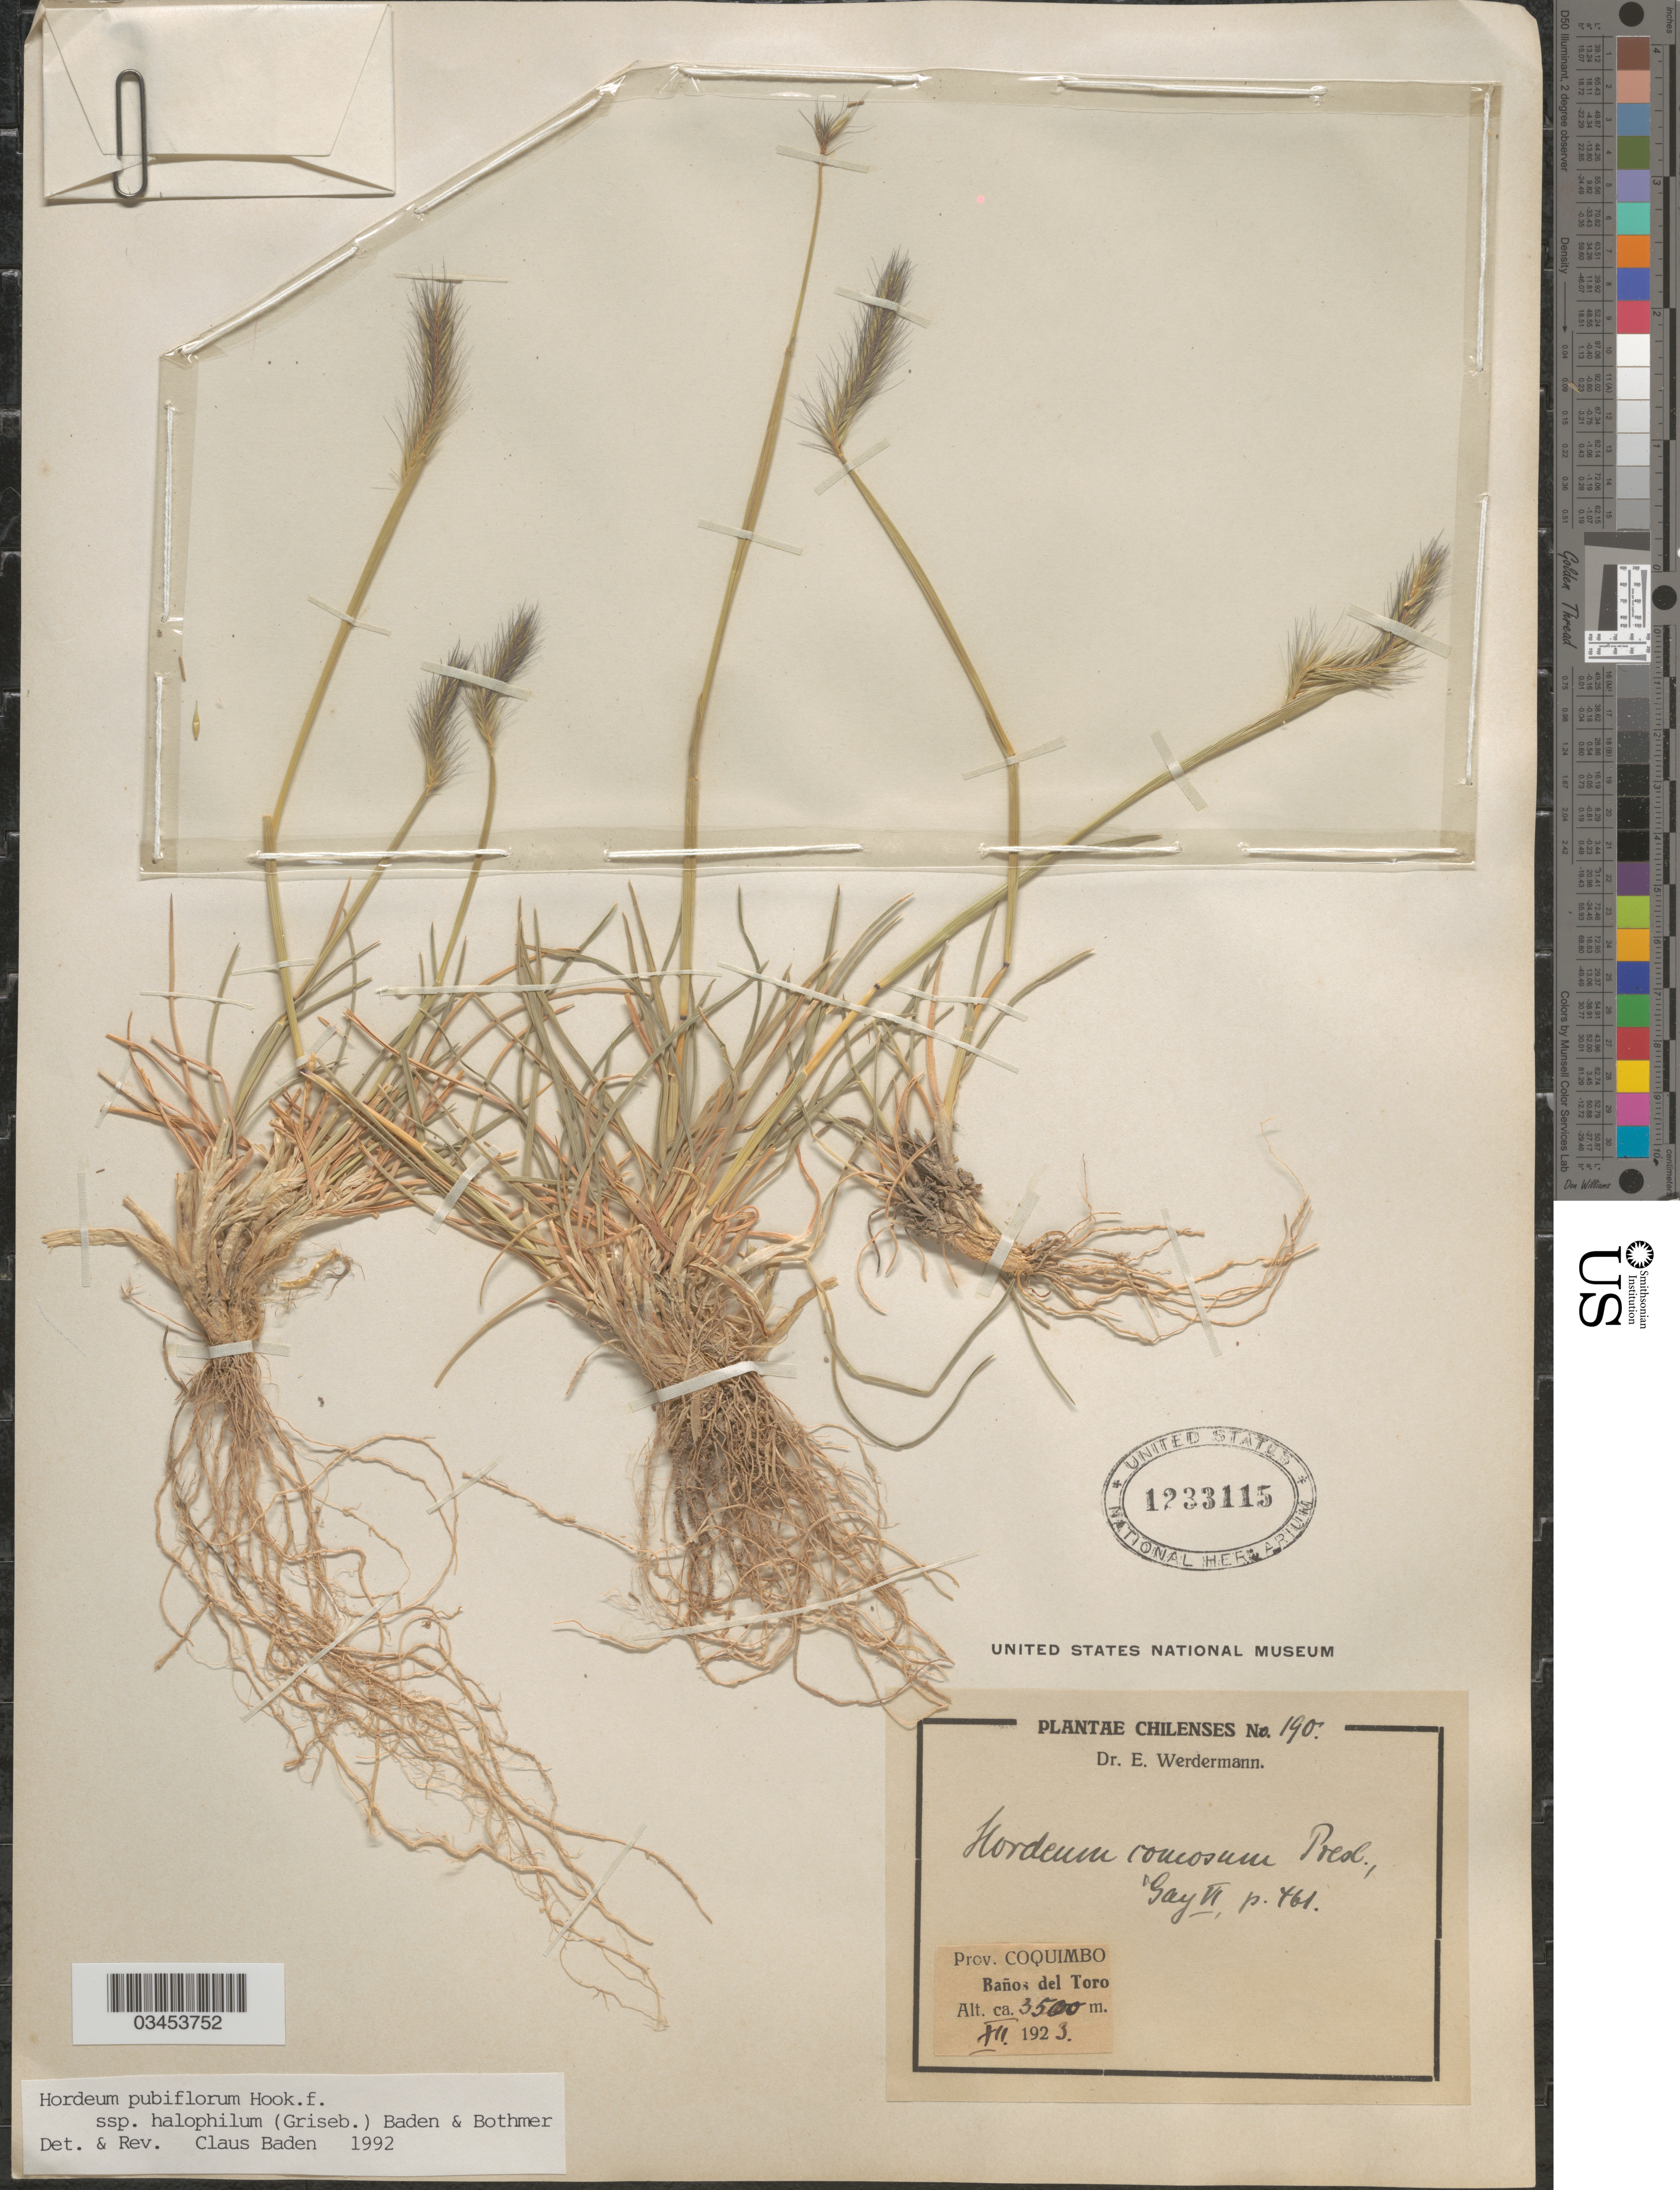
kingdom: Plantae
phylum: Tracheophyta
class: Liliopsida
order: Poales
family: Poaceae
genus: Hordeum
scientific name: Hordeum pubiflorum subsp. halophilum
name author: Hook. f.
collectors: E. Werdermann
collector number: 190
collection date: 1923-12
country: Chile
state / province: Coquimbo (IV)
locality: Baños del Toro.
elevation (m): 3500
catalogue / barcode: US 1233115